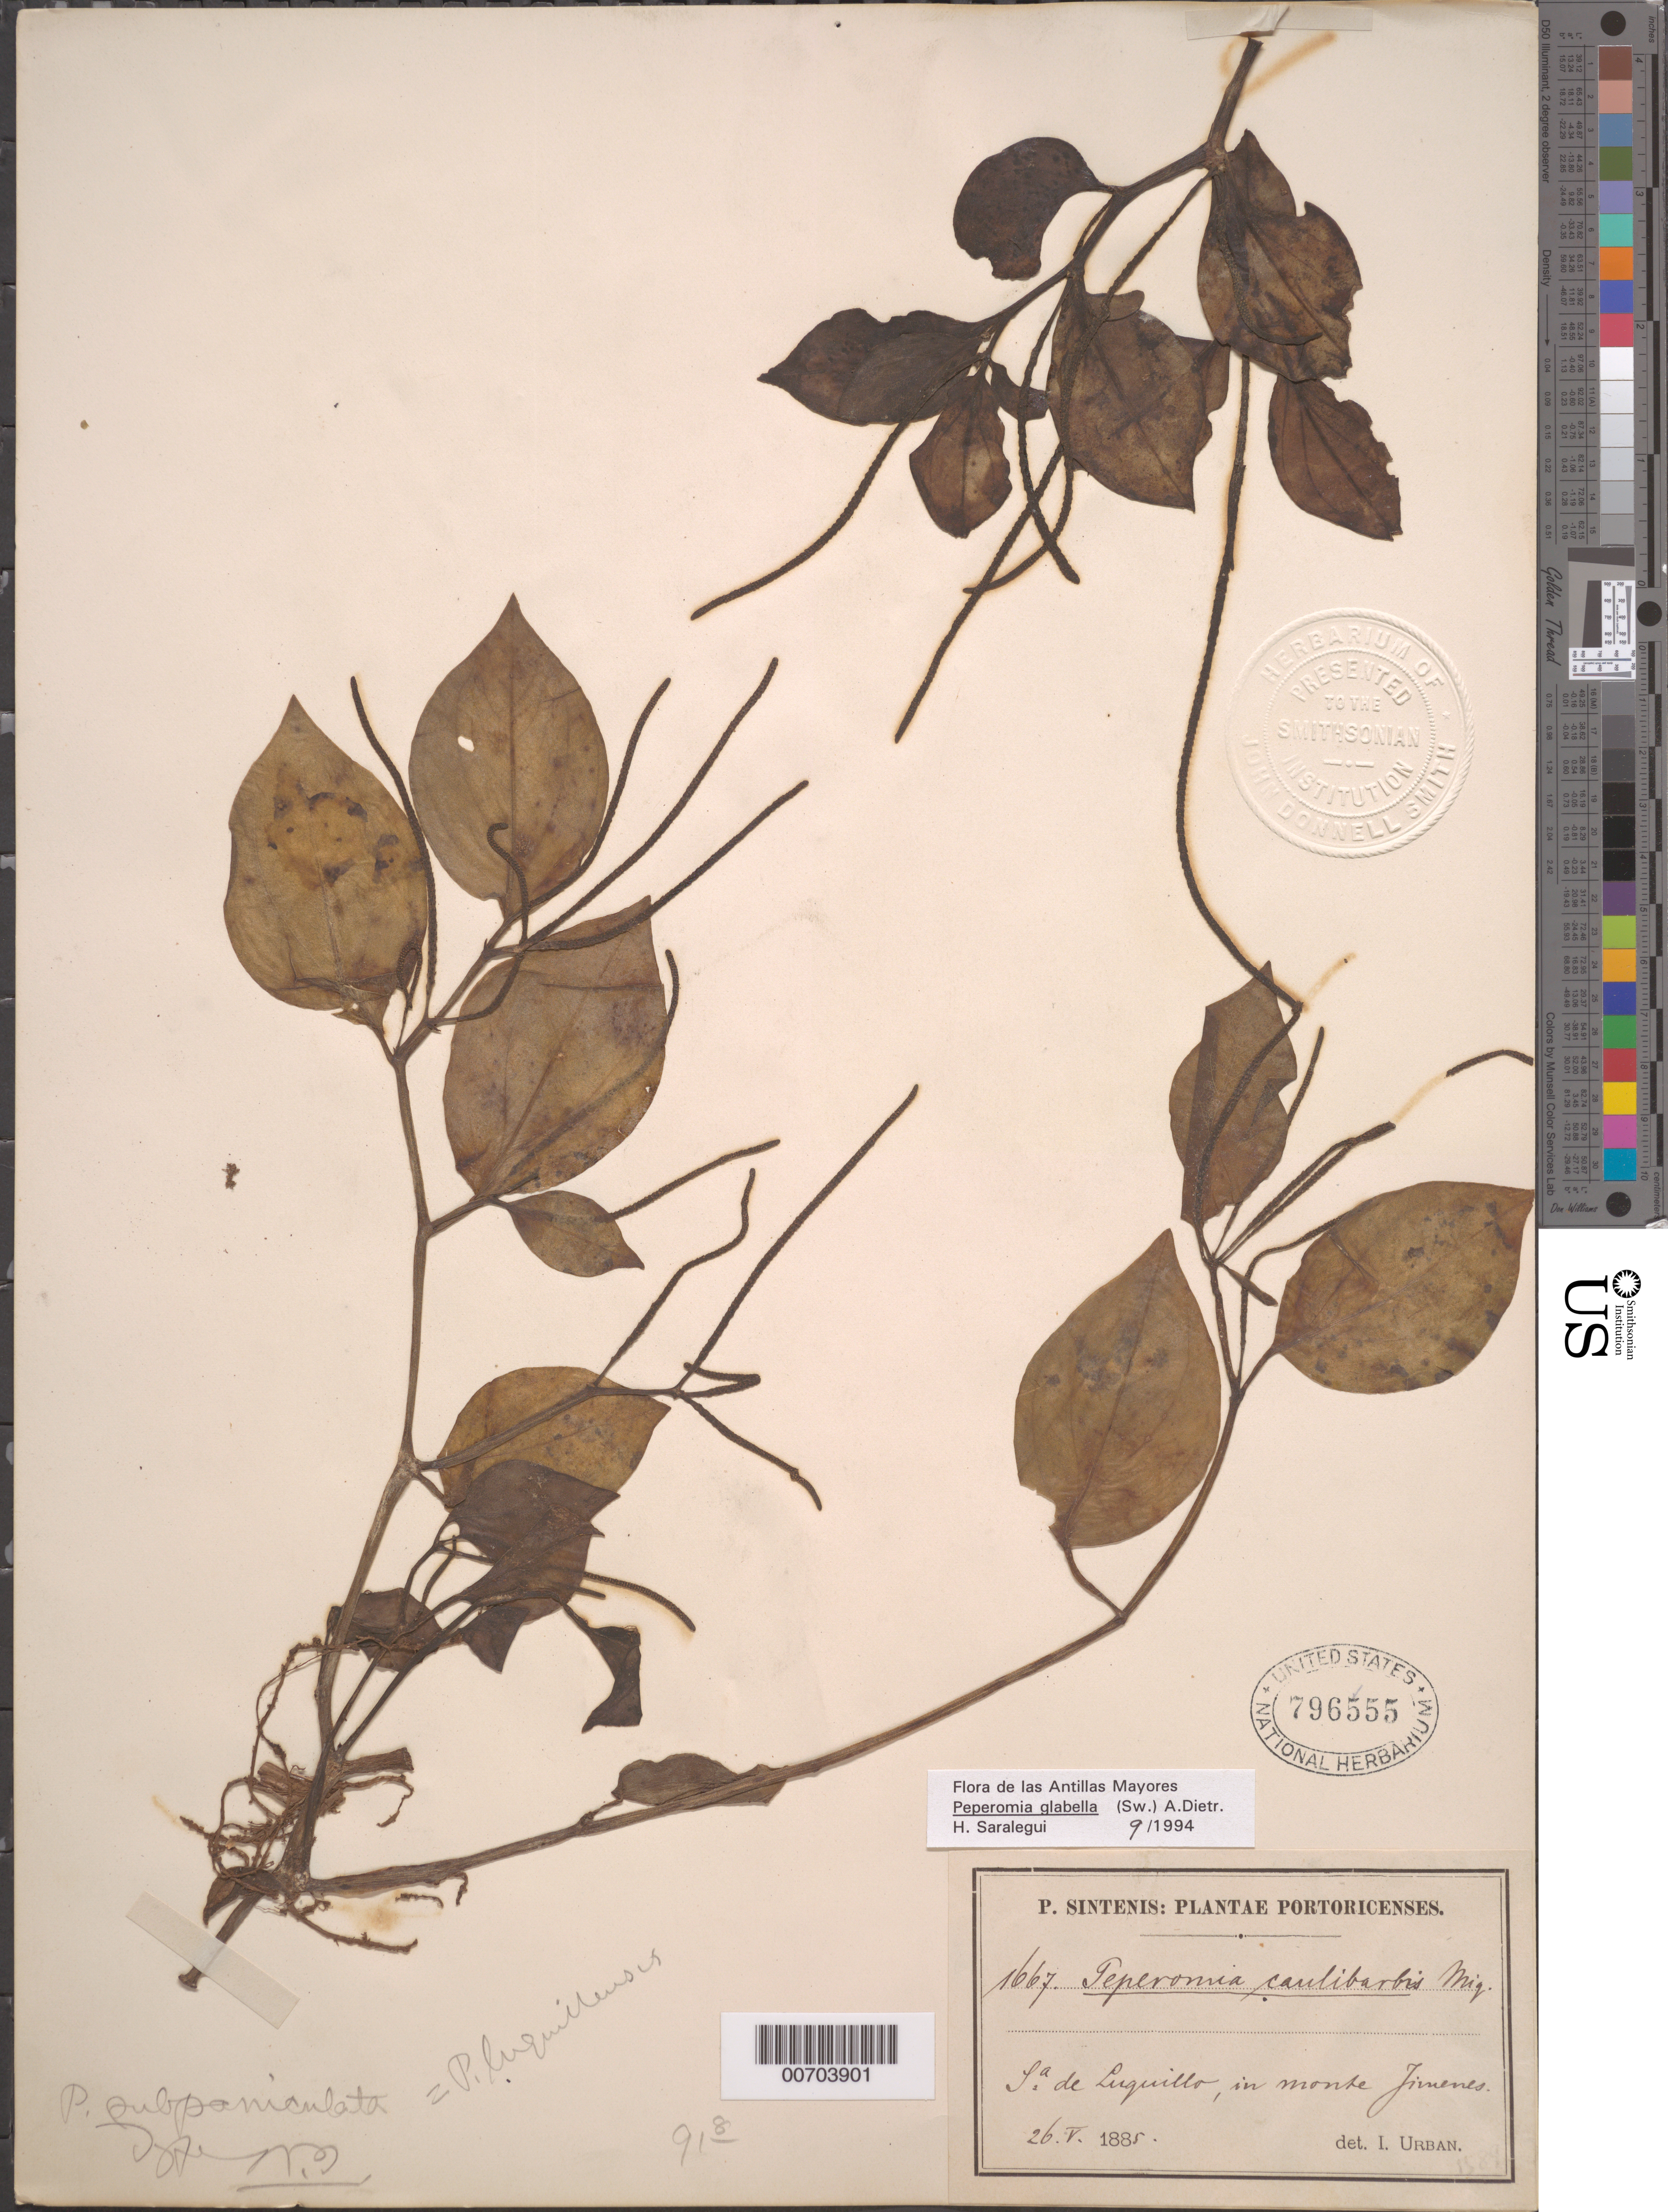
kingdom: Plantae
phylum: Tracheophyta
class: Magnoliopsida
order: Piperales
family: Piperaceae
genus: Peperomia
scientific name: Peperomia glabella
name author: (Sw.) A. Dietr.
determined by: Saralegui Boza, H.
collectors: P. Sintenis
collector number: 1667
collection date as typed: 26 May 1885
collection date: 1885-05-26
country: Puerto Rico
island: Greater Antilles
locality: La de Luquillo, in monte Jimenes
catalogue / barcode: US 796555